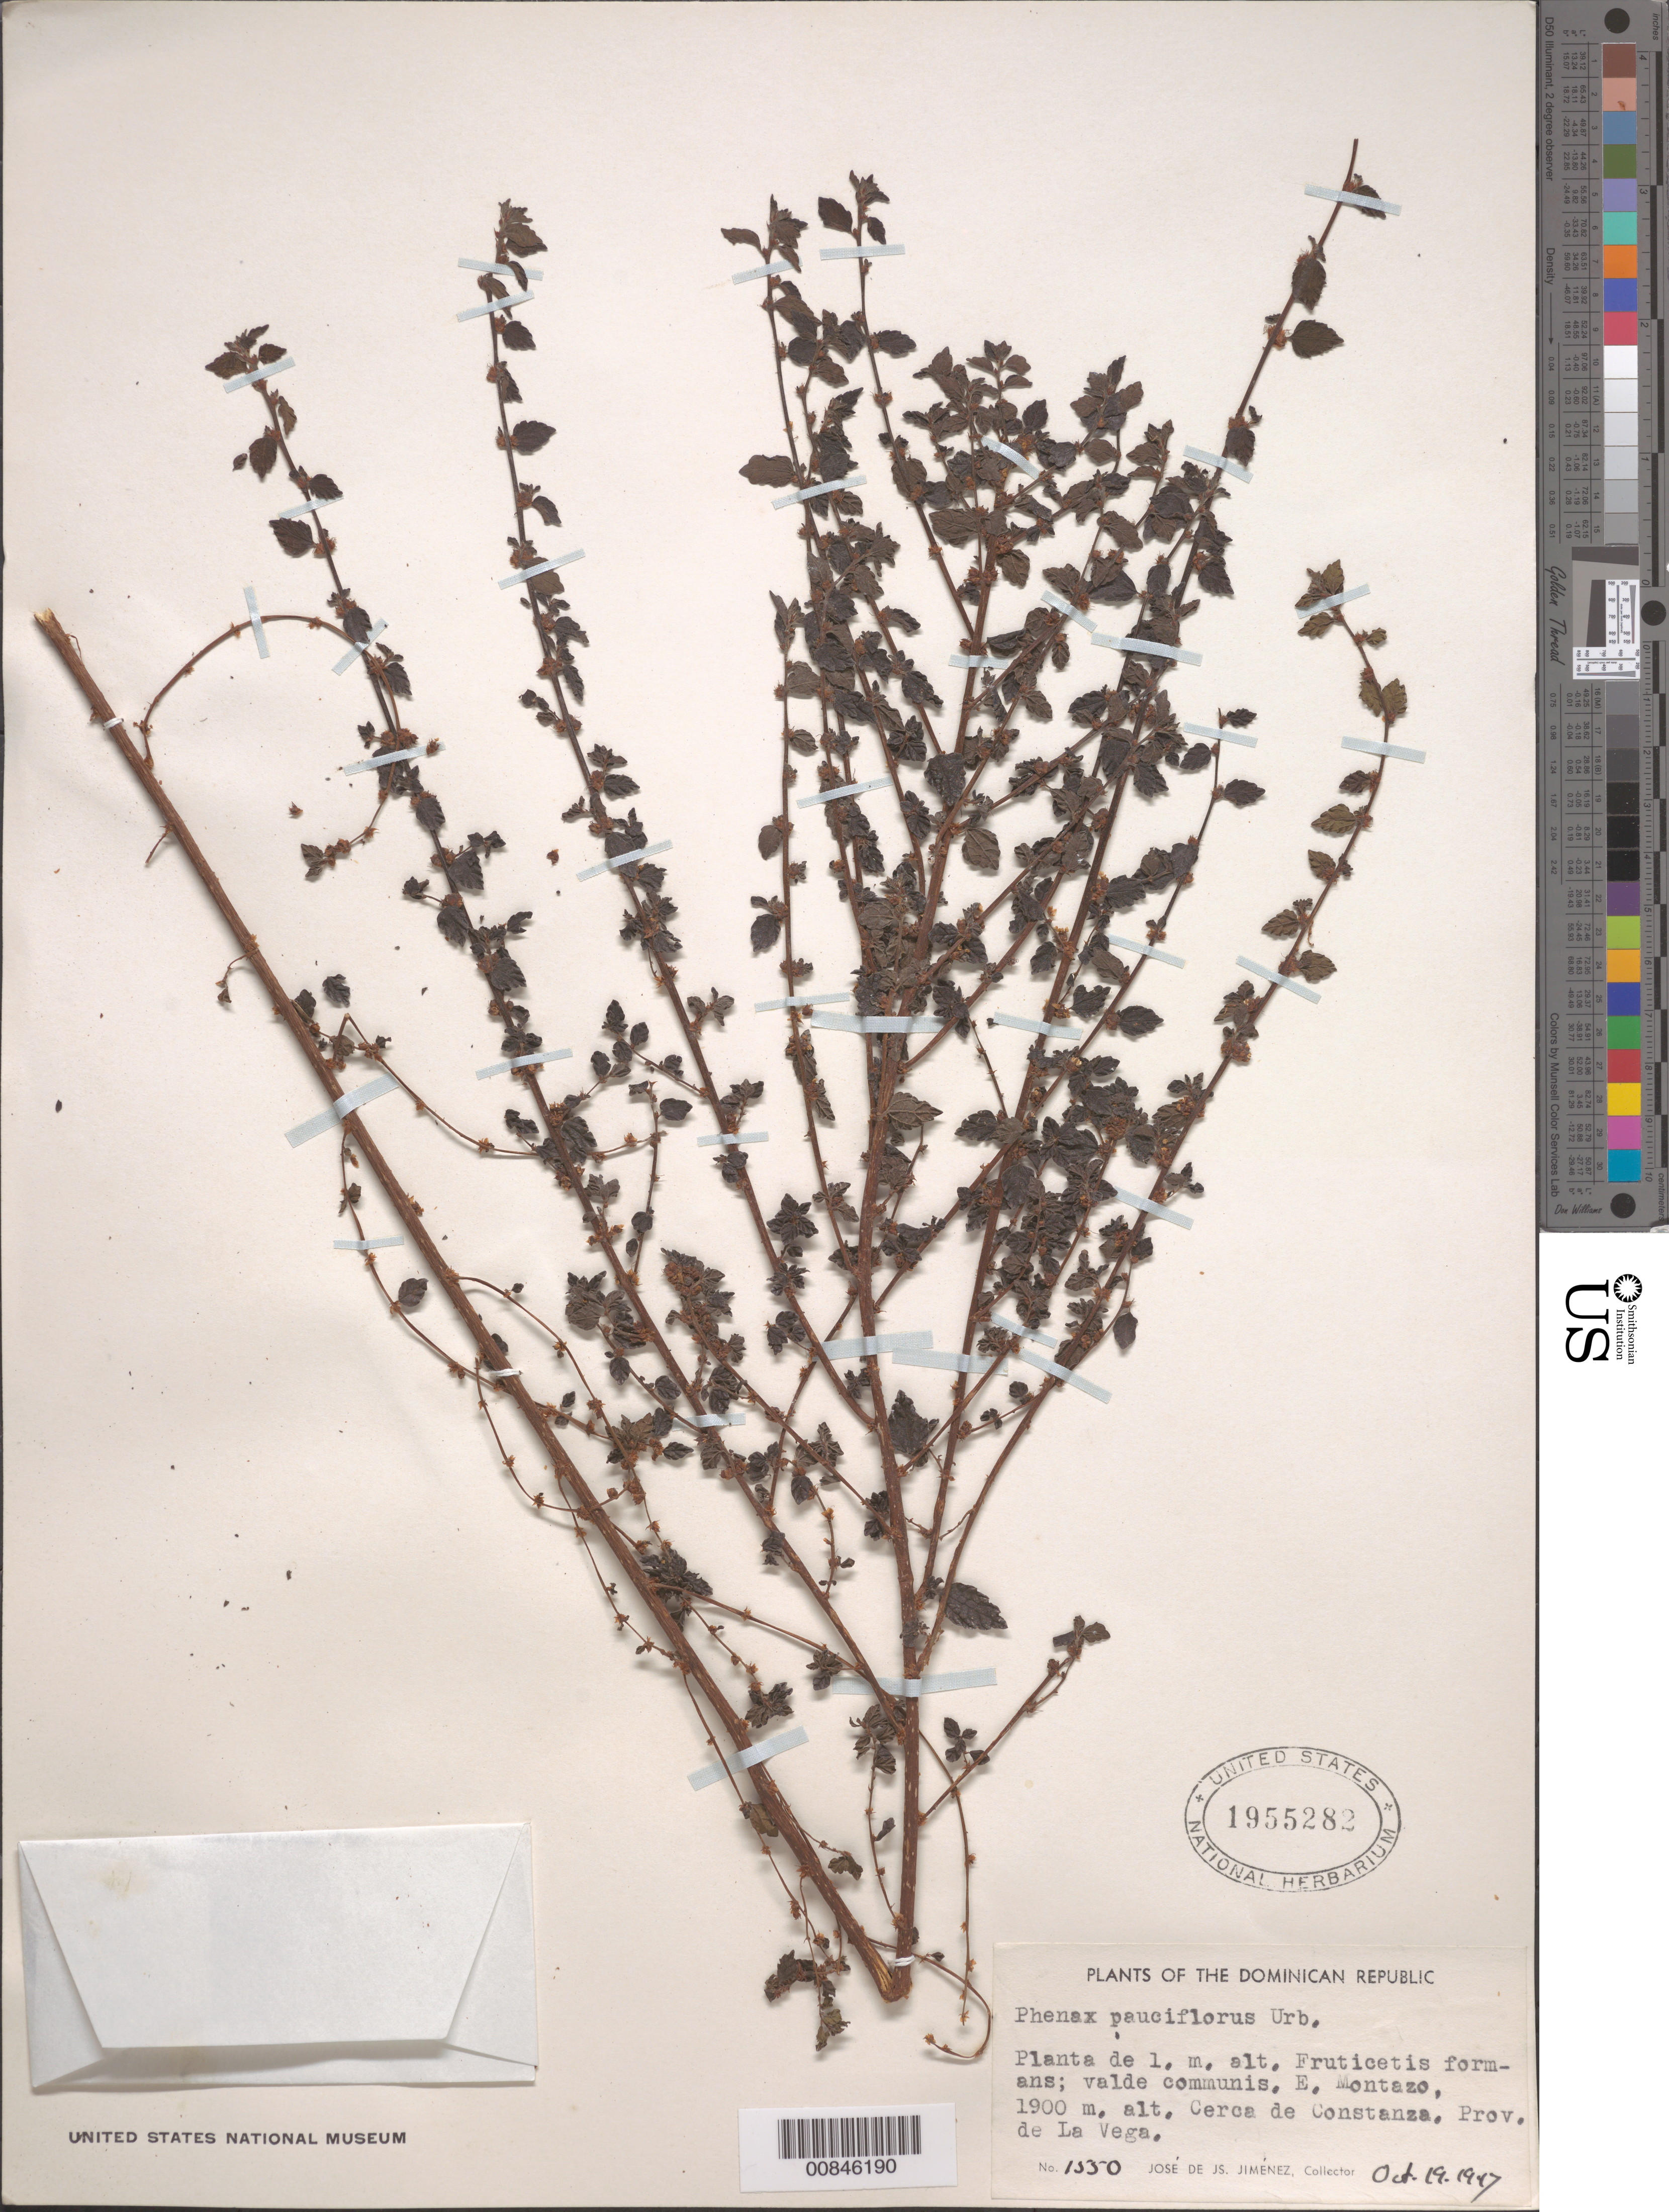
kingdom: Plantae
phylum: Tracheophyta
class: Magnoliopsida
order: Rosales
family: Urticaceae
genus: Phenax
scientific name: Phenax pauciflorus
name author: Urb.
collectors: J. J. Jiménez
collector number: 1550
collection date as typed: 19 Oct 1947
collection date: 1947-10-19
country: Dominican Republic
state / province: La Vega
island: Hispaniola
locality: E. Montazo, cerca de Constanza.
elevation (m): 1900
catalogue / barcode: US 1955282